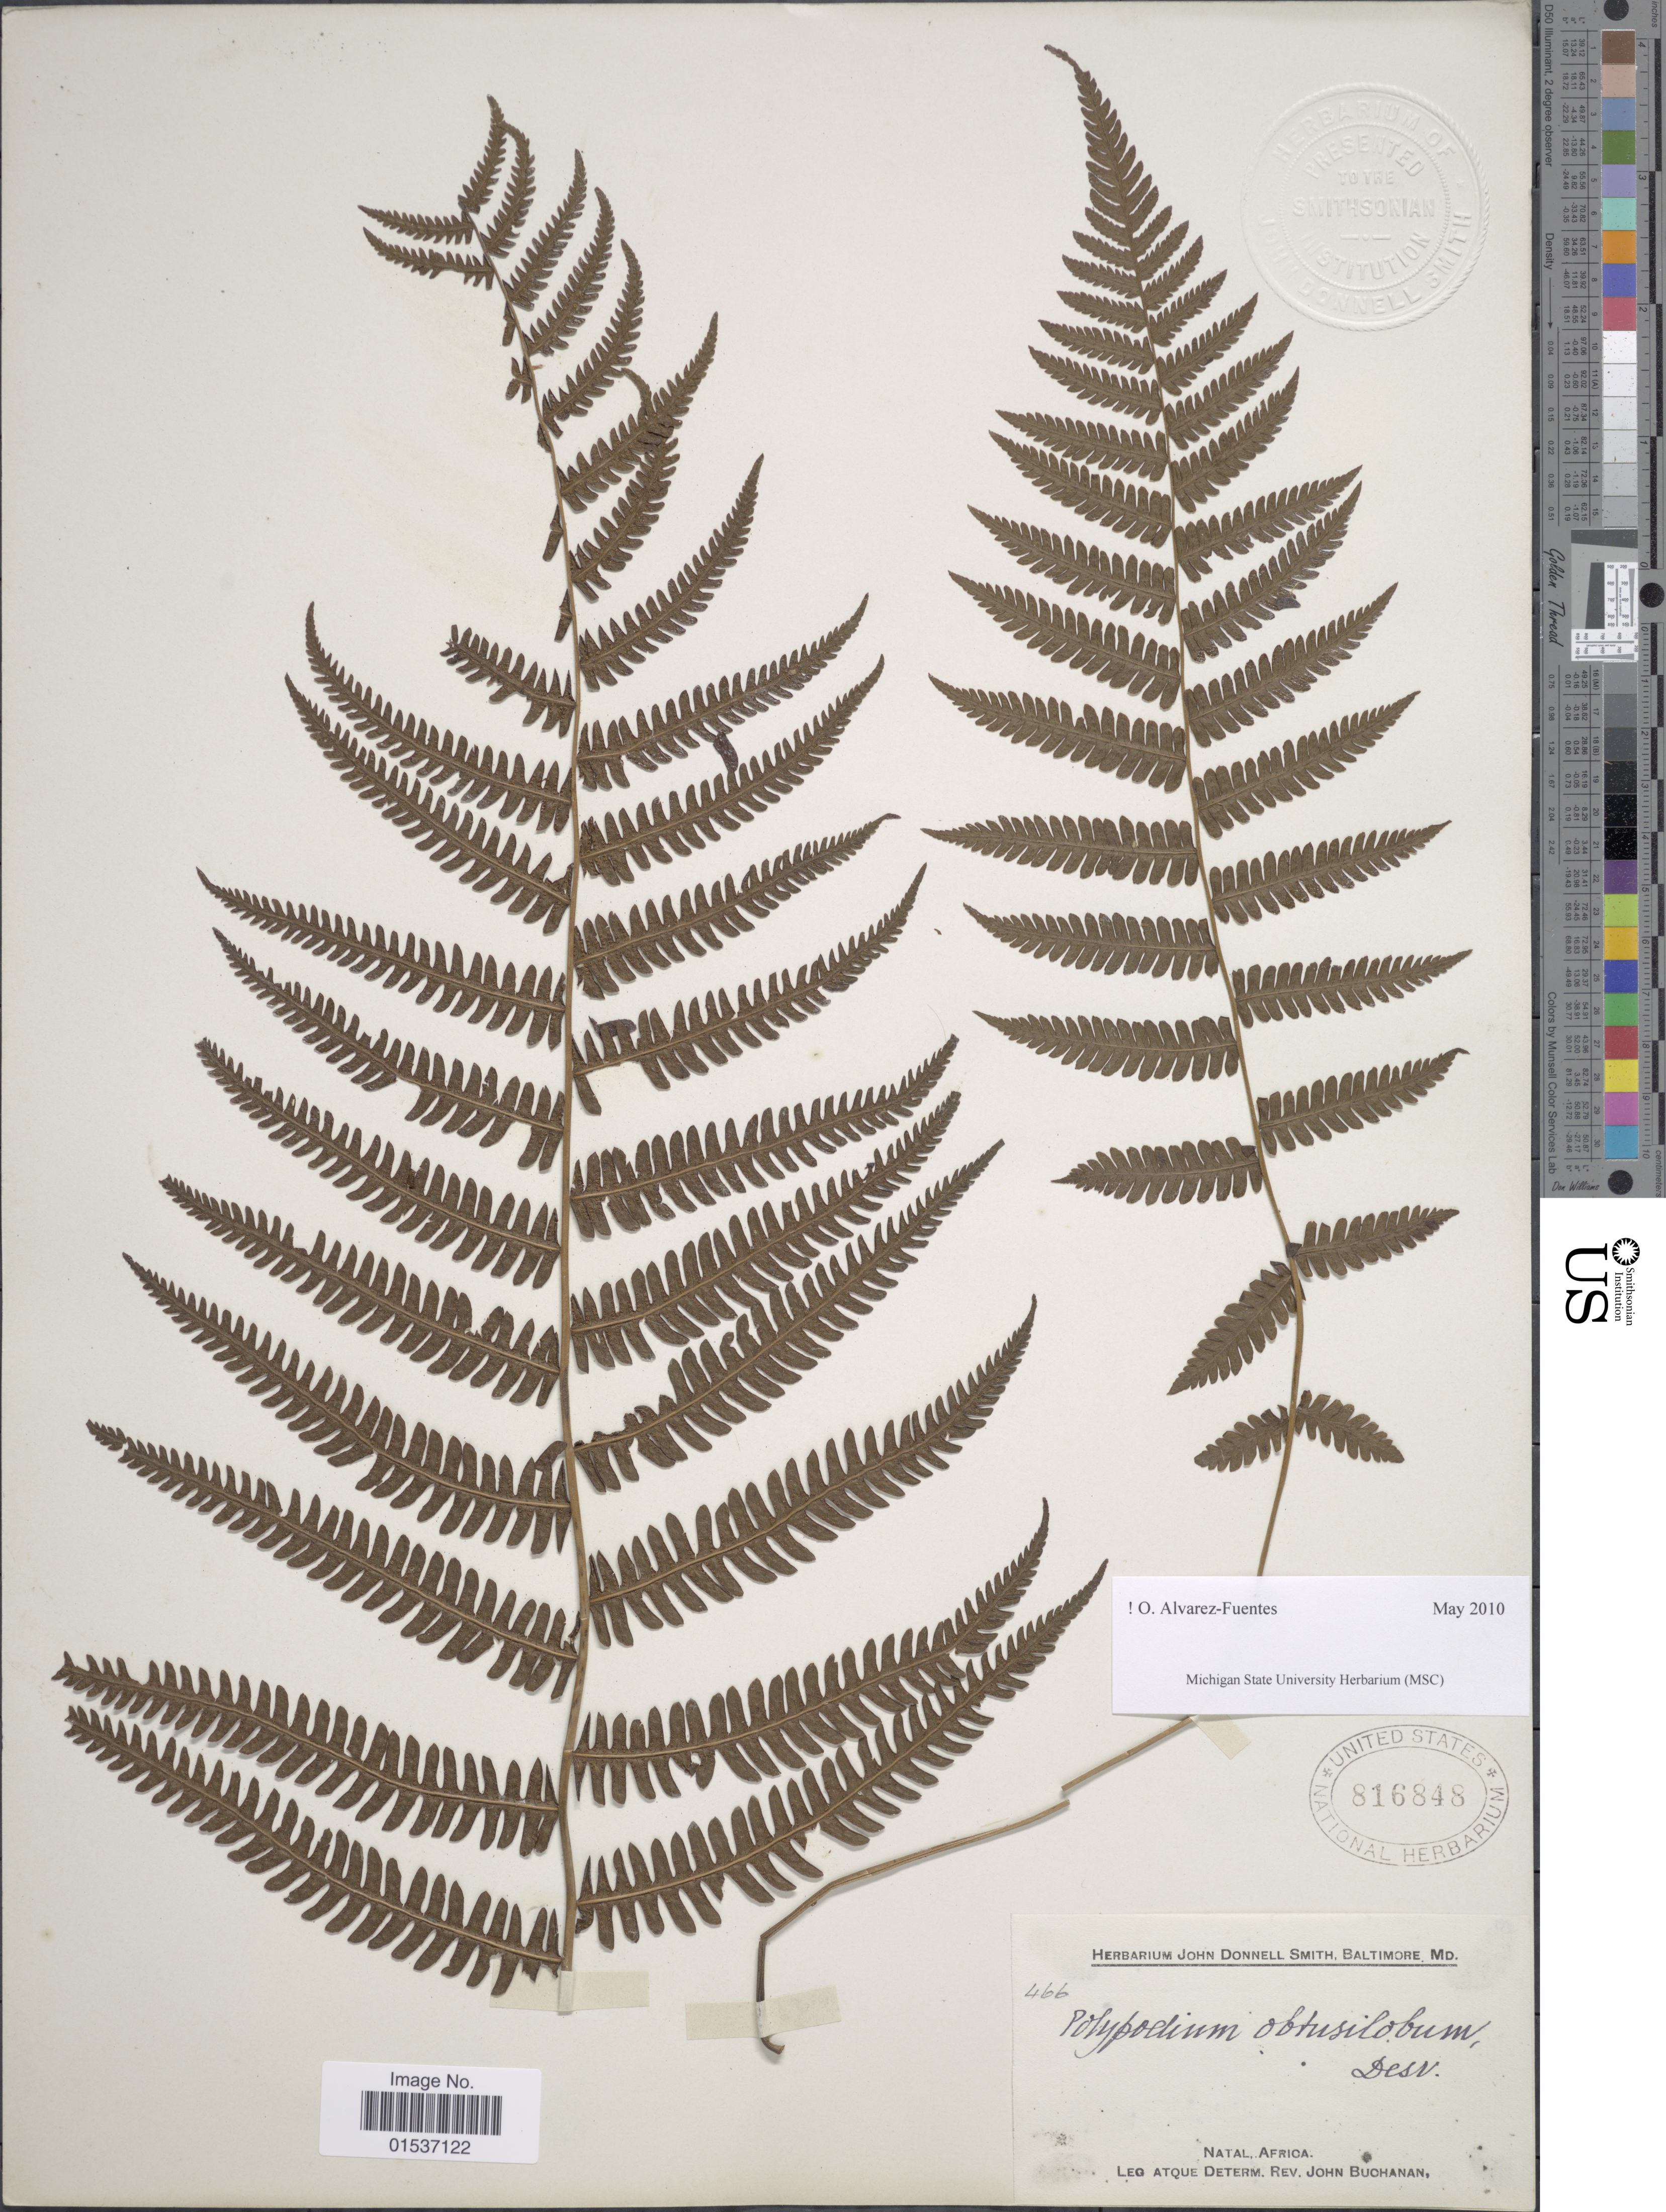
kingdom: Plantae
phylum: Tracheophyta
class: Polypodiopsida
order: Polypodiales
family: Thelypteridaceae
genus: Thelypteris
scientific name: Thelypteris bergiana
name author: (Schltdl.) Ching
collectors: J. Buchanan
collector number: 466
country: South Africa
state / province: KwaZulu-Natal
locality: Natal, Africa.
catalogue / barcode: US 816848